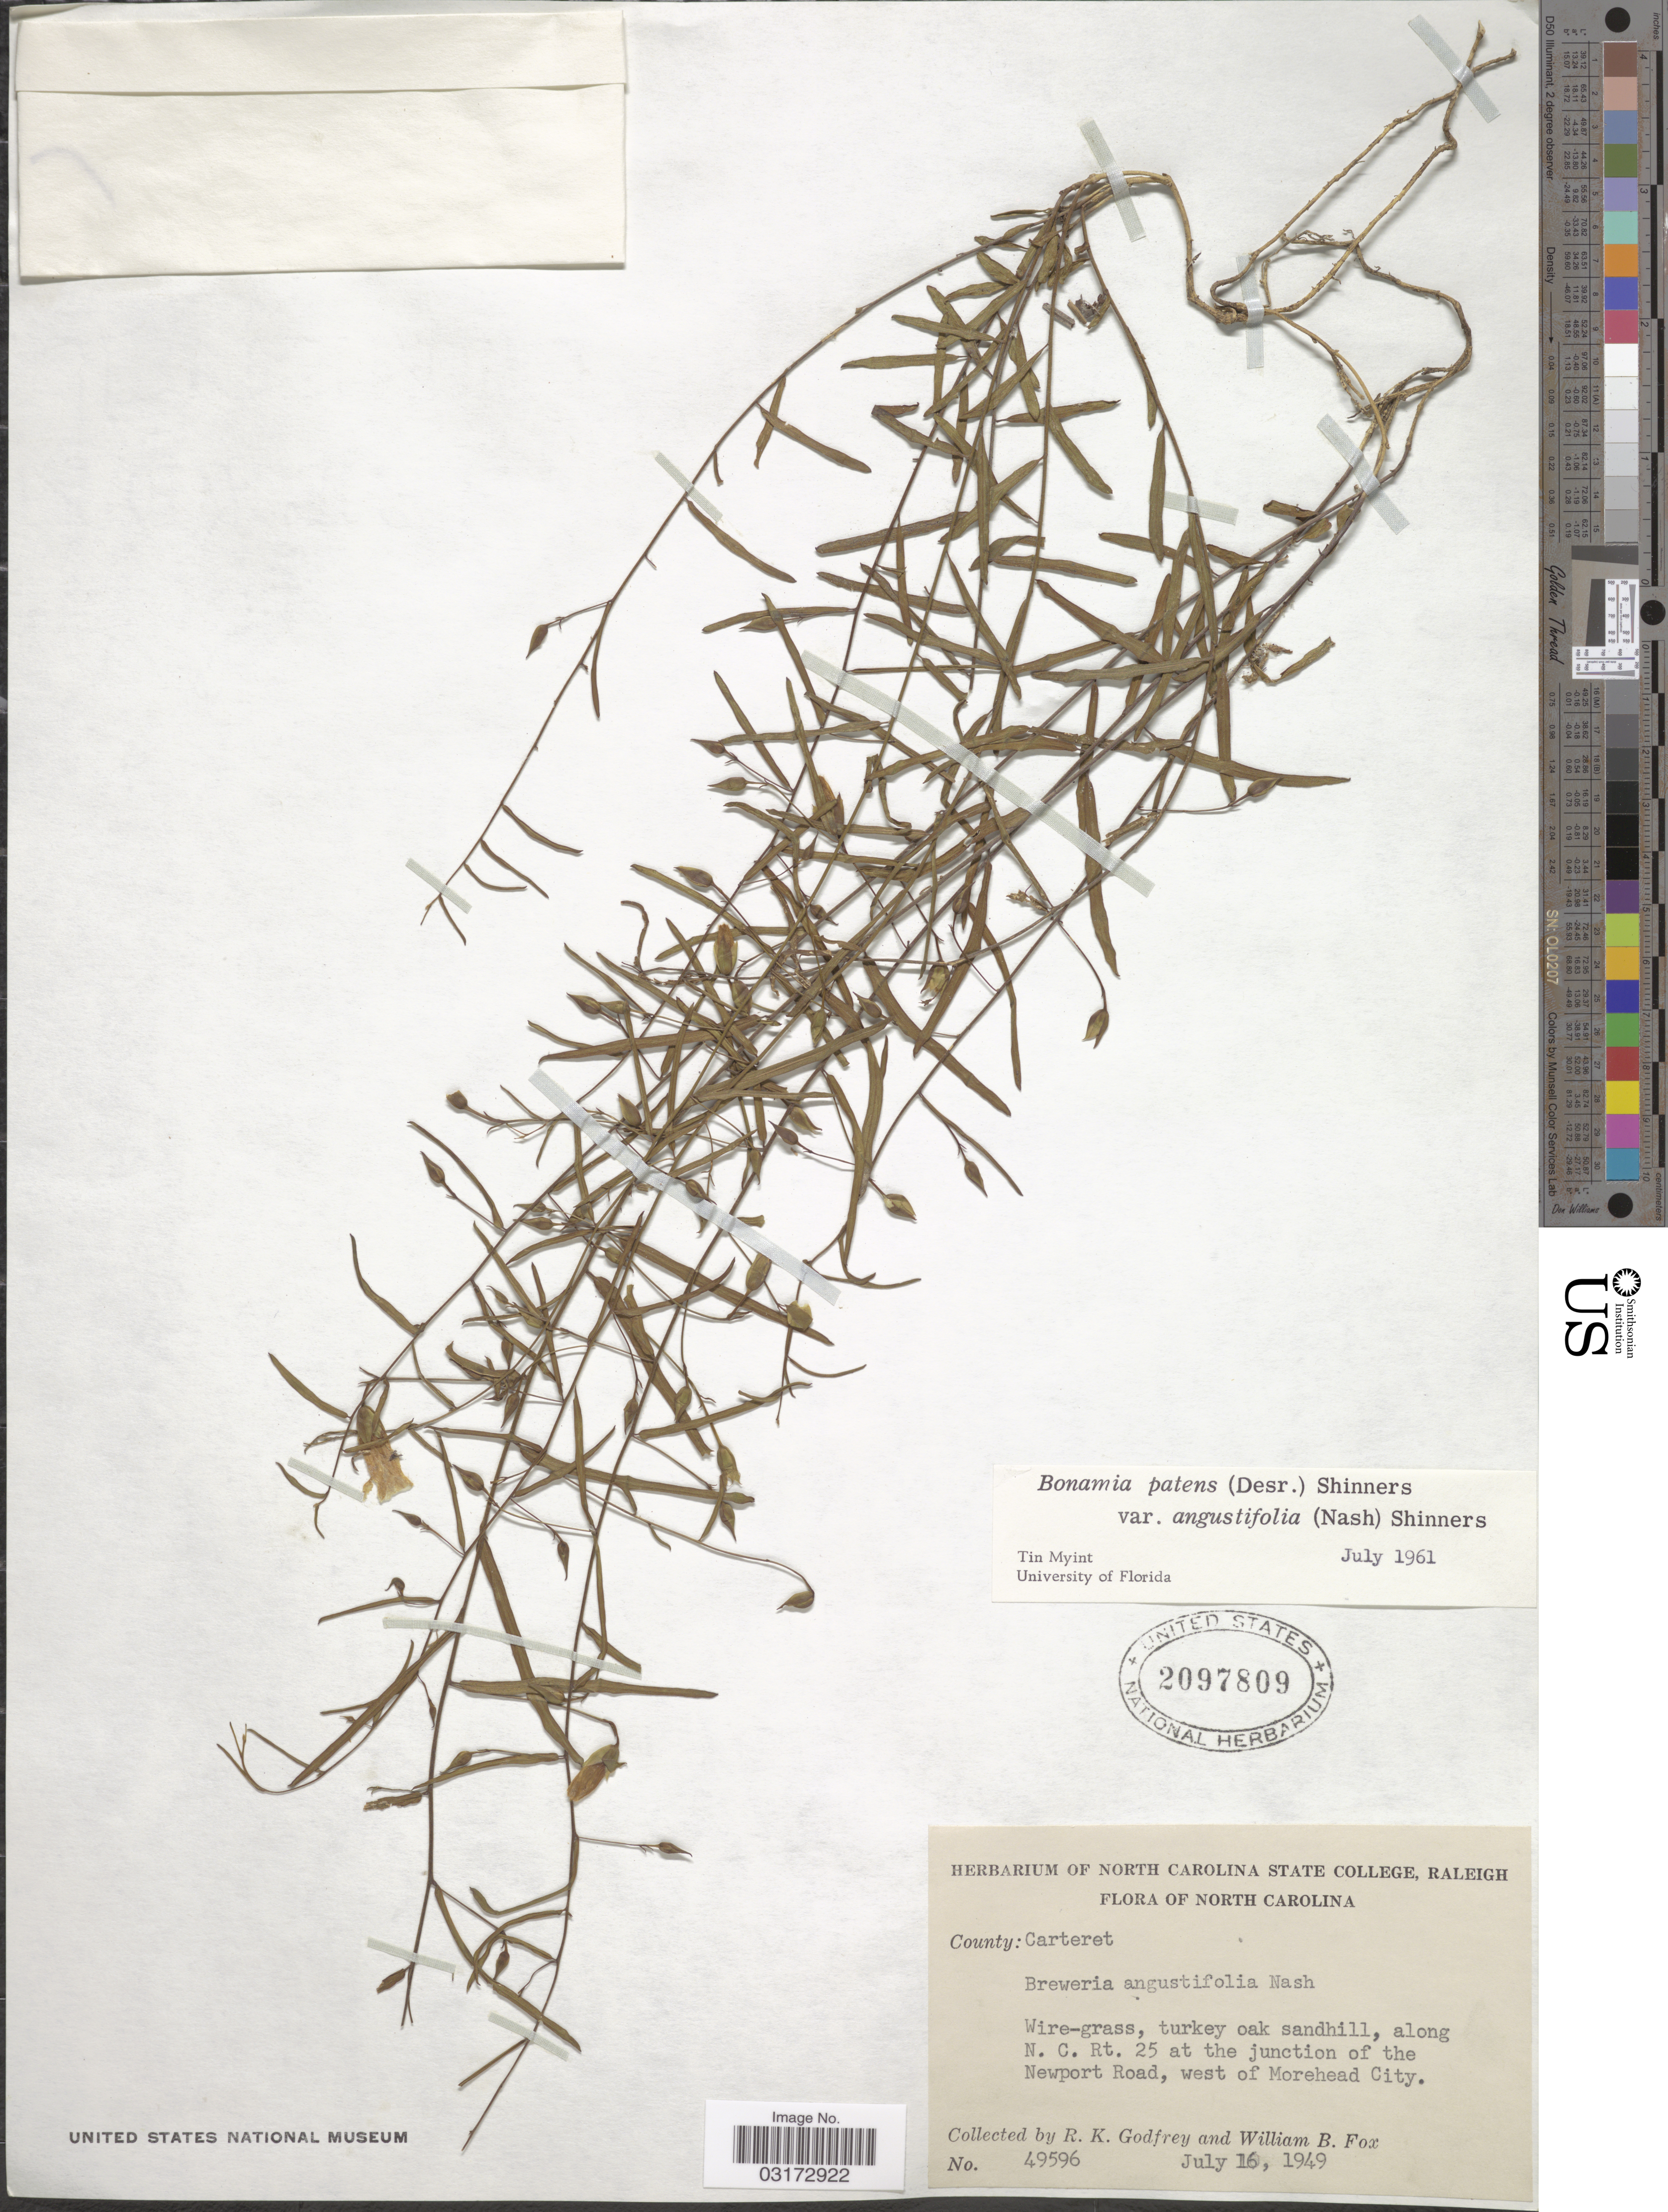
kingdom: Plantae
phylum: Tracheophyta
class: Magnoliopsida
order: Solanales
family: Convolvulaceae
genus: Stylisma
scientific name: Stylisma angustifolia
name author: (Nash) House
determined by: Strong, Mark T., (BOT), Smithsonian Institution - National Museum of Natural History (UNITED STATES)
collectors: R. K. Godfrey & W. B. Fox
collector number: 49596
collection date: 1949-07-16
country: United States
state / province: North Carolina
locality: Along N.C. Rt. 25 at the junction of the Newport Road, west of Morehead City.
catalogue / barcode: US 2097809